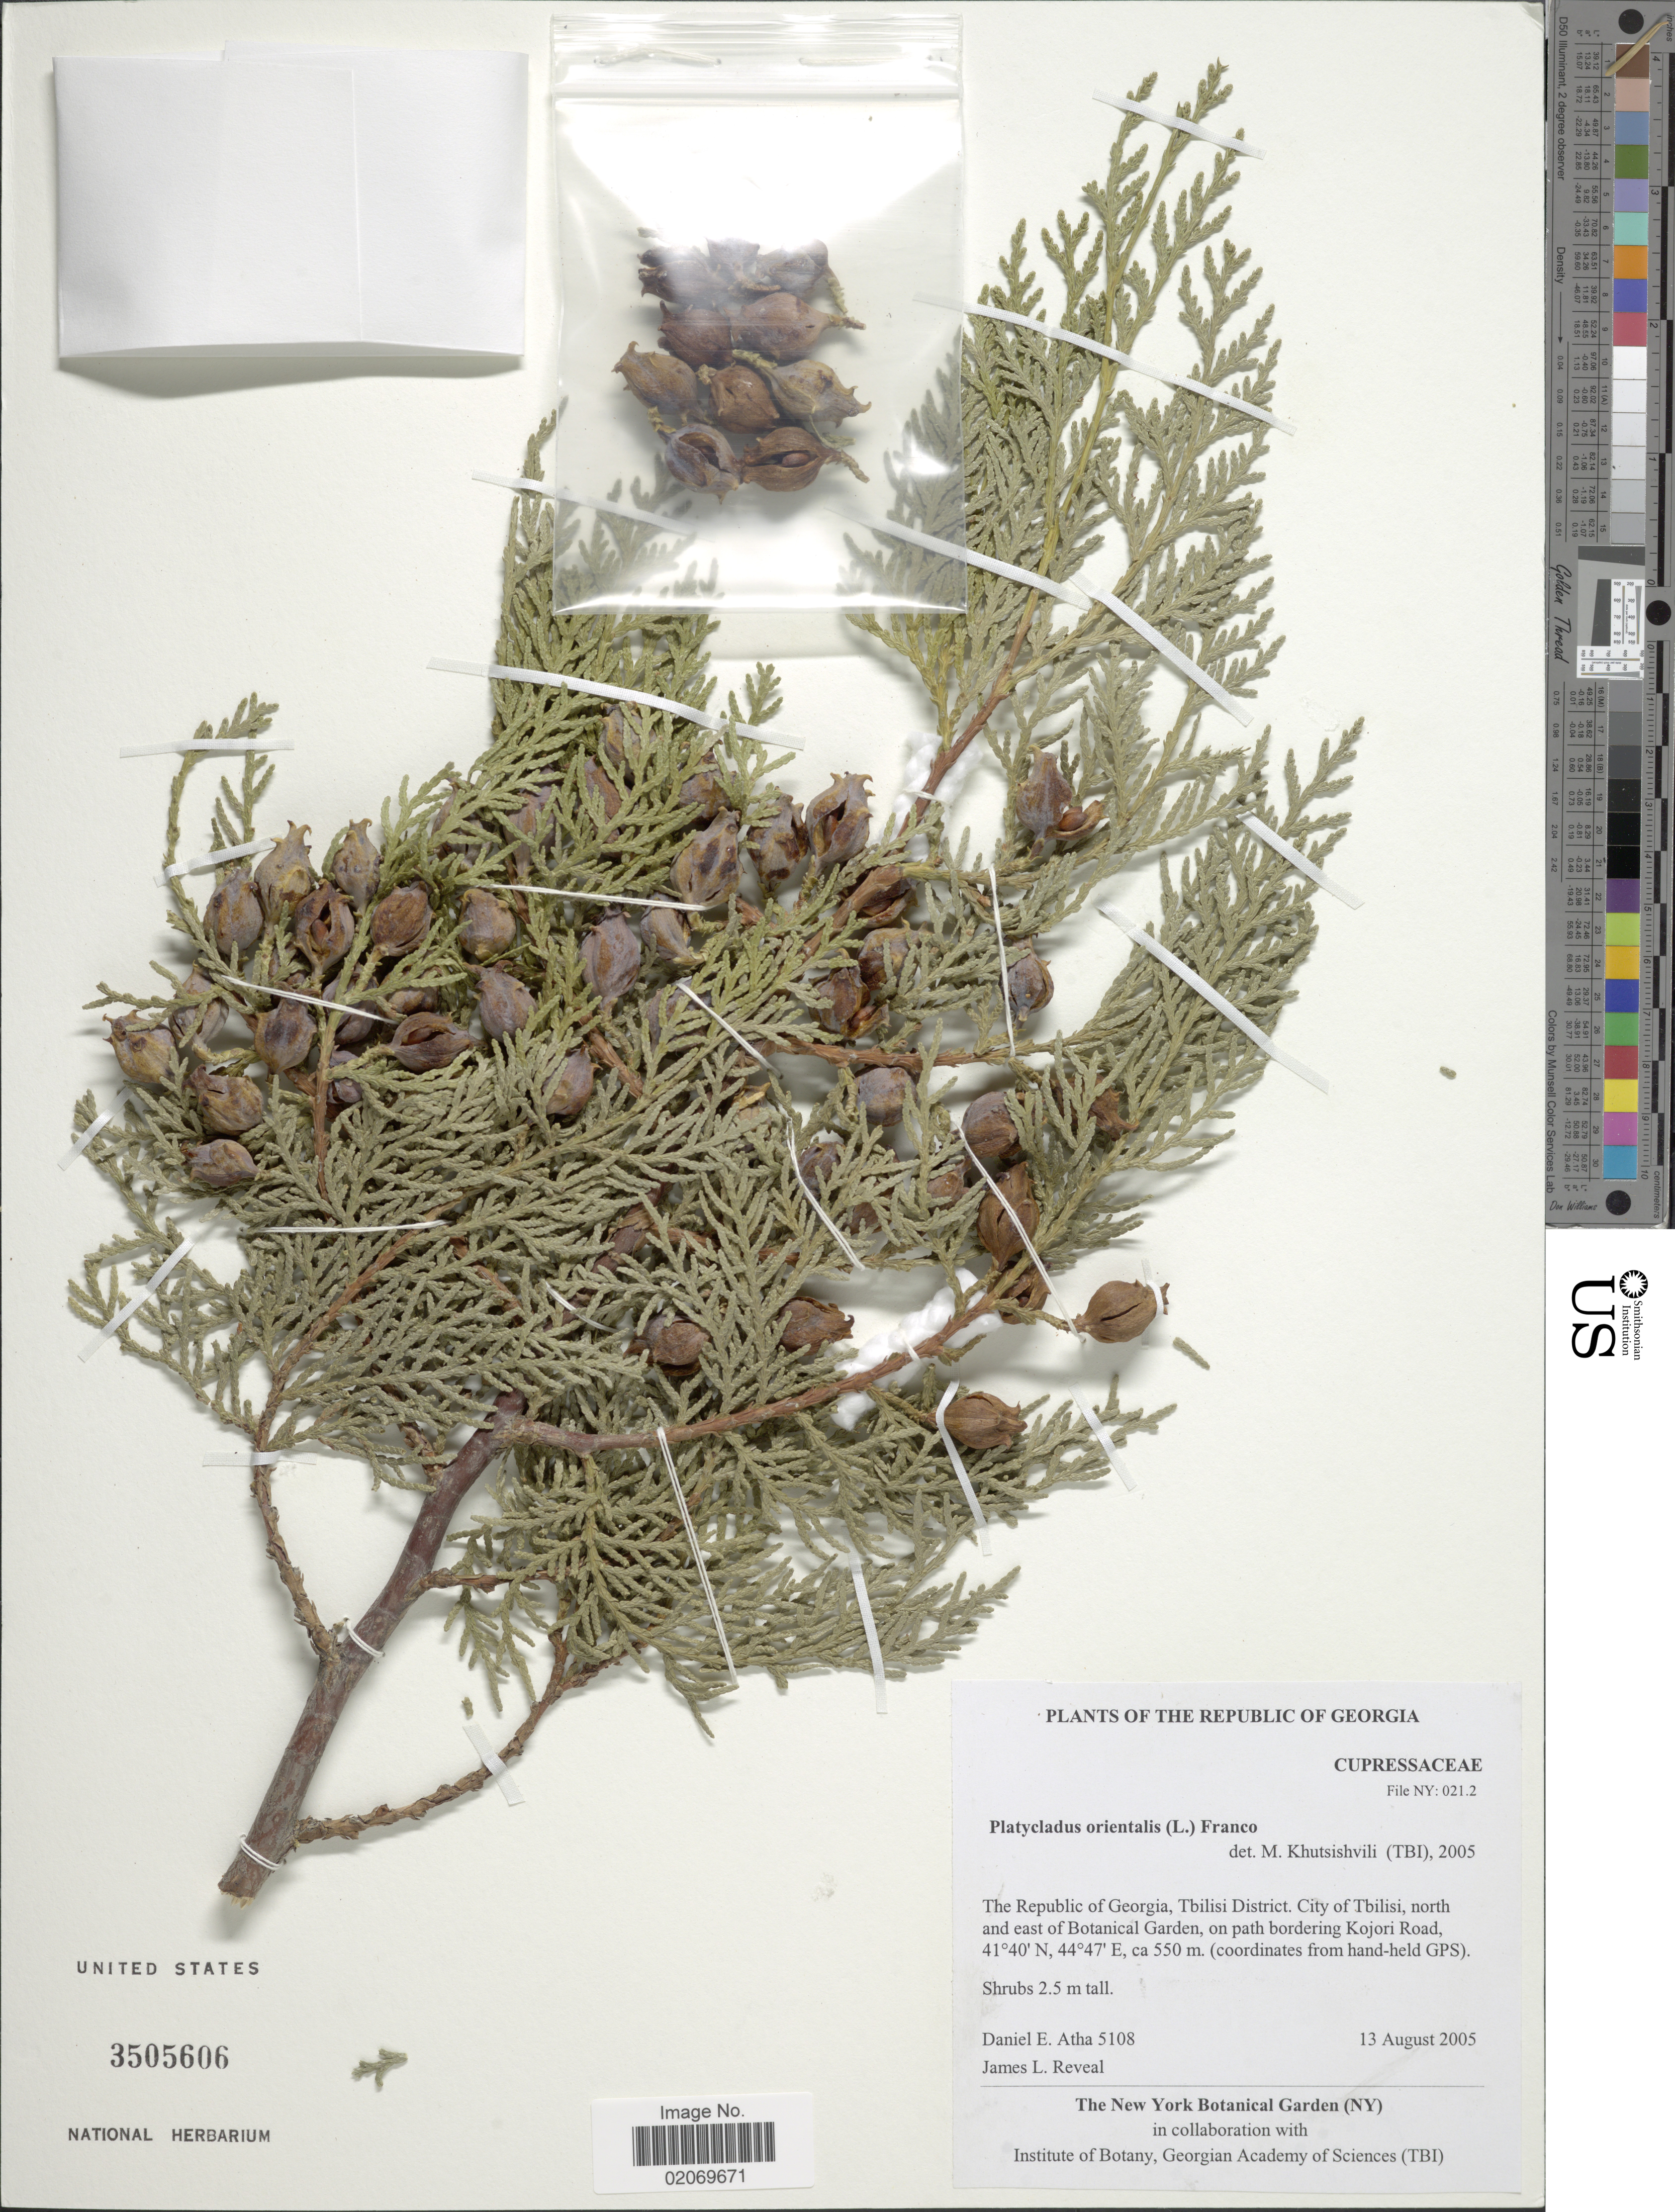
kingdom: Plantae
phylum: Tracheophyta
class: Pinopsida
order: Pinales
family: Cupressaceae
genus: Thuja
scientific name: Thuja orientalis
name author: L.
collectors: D. Atha & J. L. Reveal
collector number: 5108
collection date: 2005-08-13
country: Georgia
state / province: Tbilisi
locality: The Republic of Georgia, Tbilisi District, City of Tbilisi, north and east of Botanical Garden, on path bordering Kojori Road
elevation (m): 550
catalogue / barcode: US 3505606